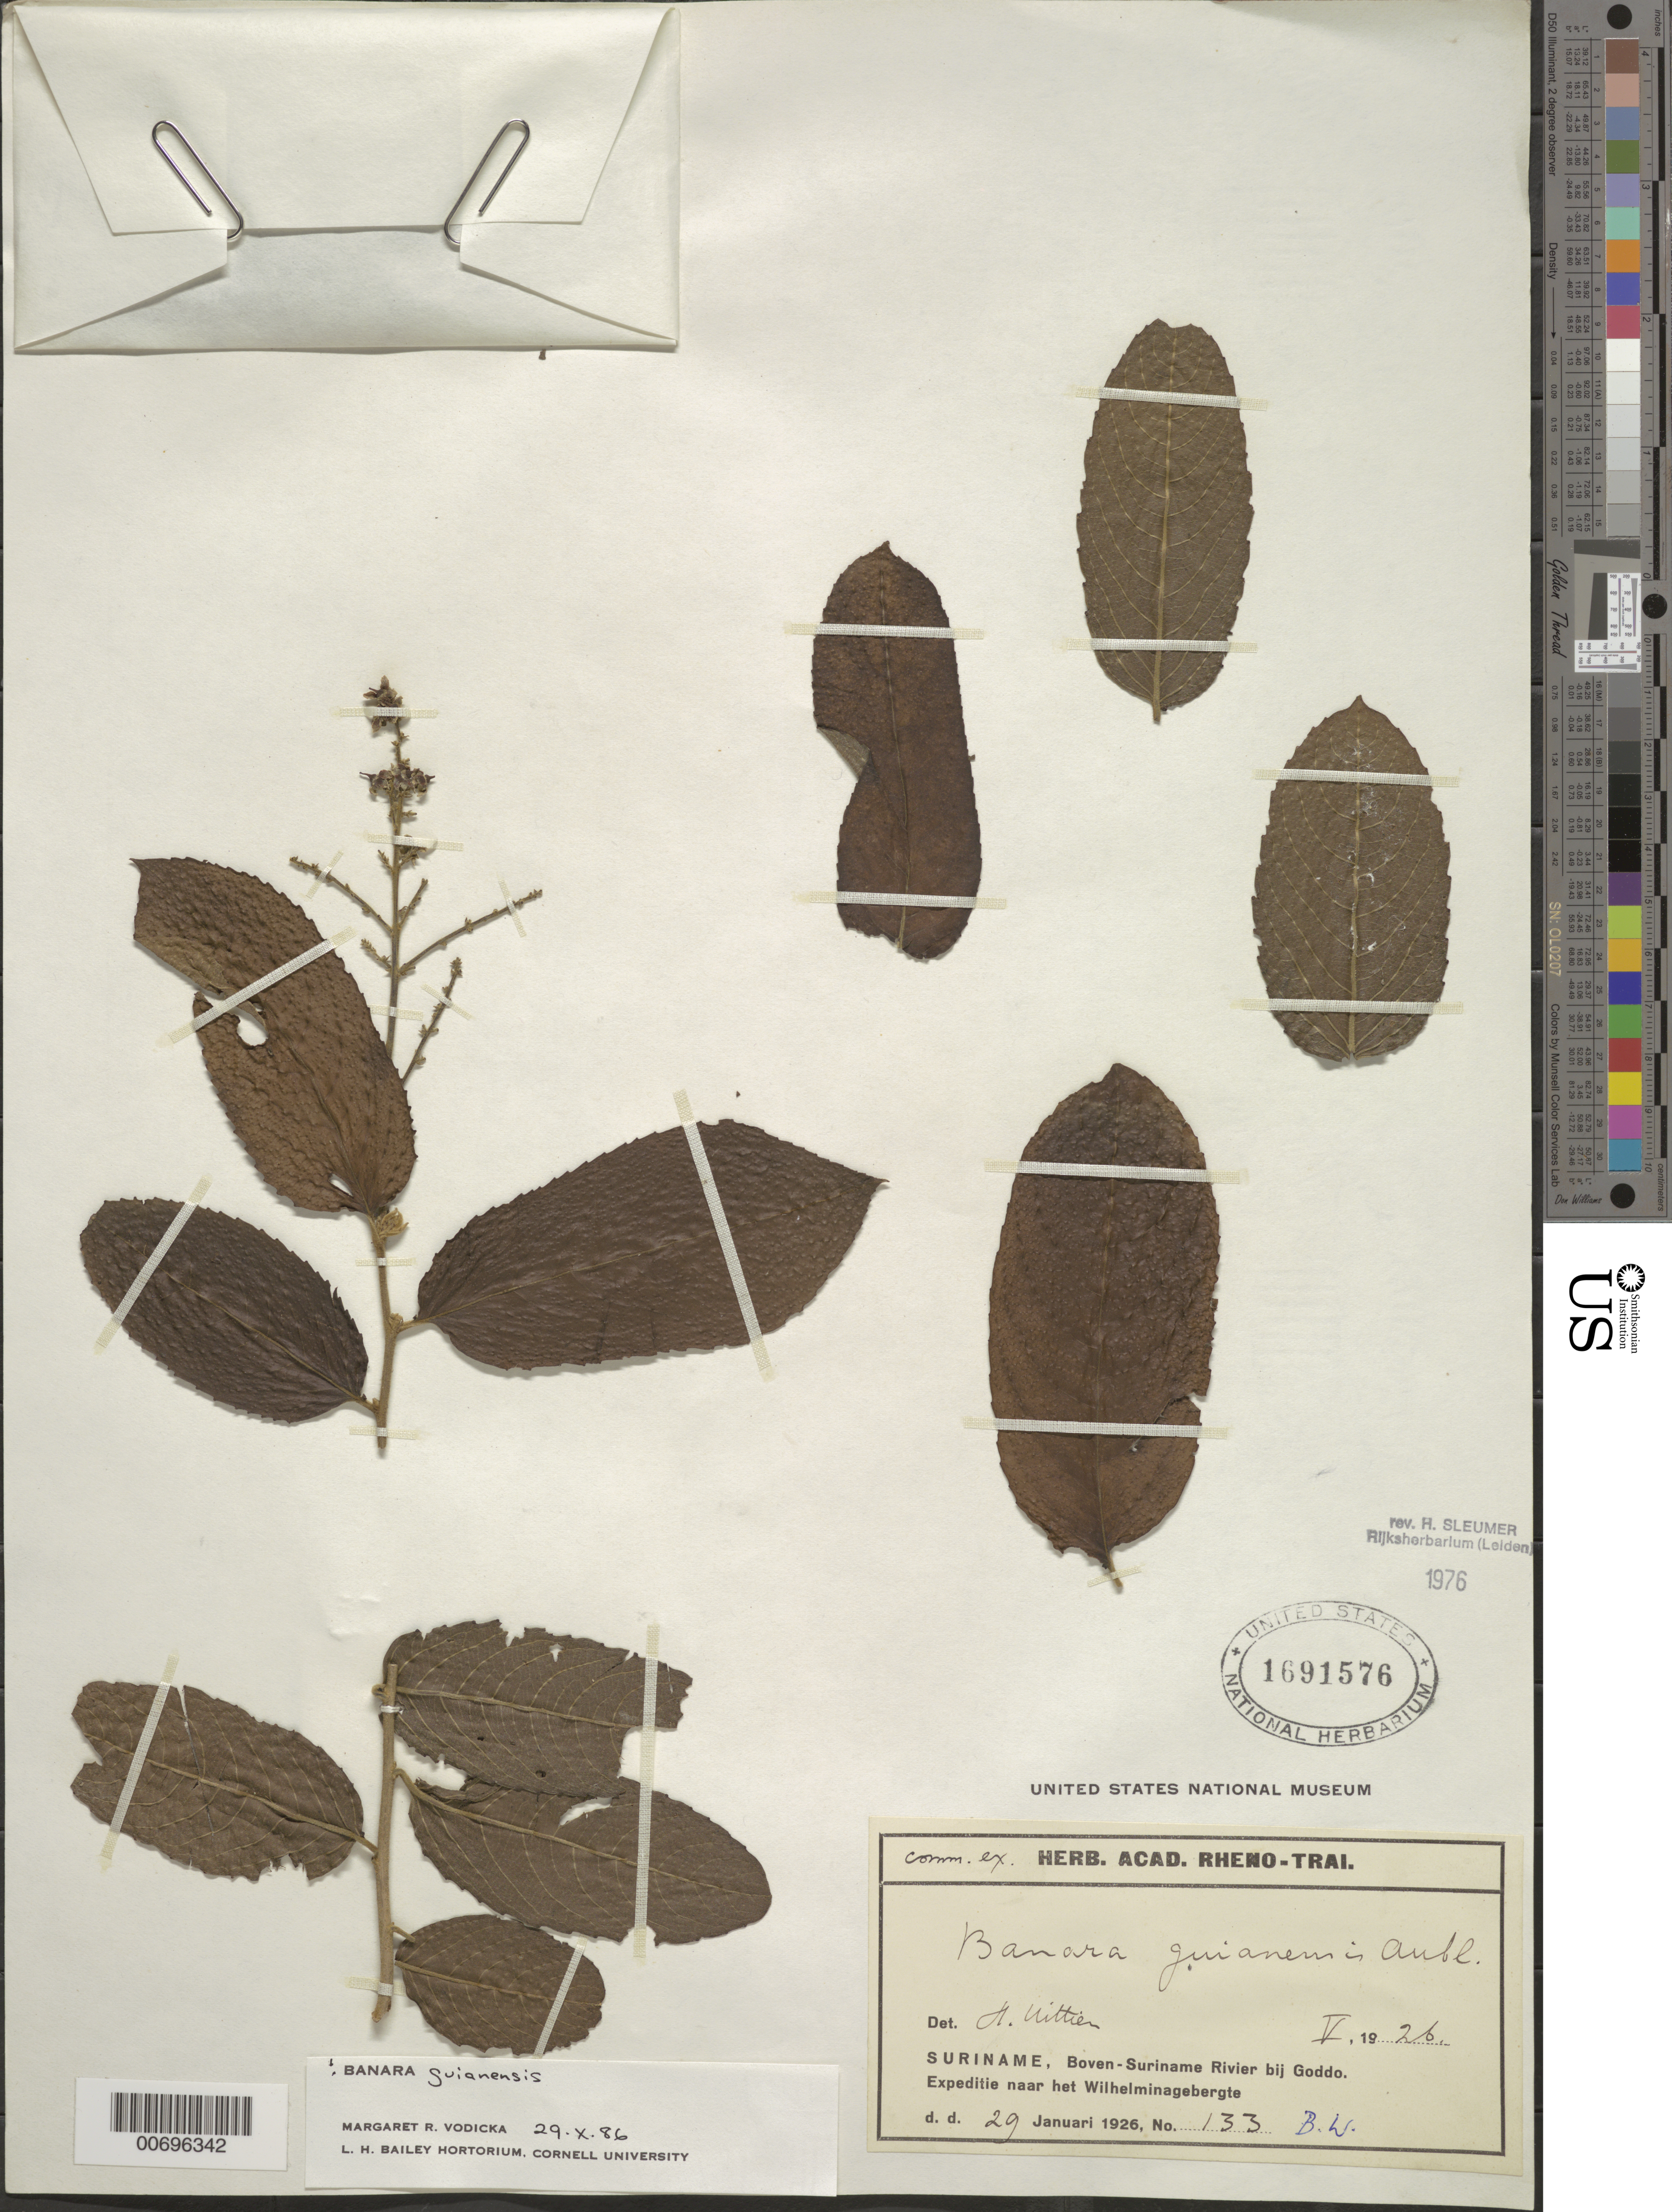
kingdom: Plantae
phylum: Tracheophyta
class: Magnoliopsida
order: Malpighiales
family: Salicaceae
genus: Banara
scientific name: Banara guianensis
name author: Aubl.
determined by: Vodicka, M. R.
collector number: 133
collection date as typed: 29-Jan-26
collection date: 1926-01-29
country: Suriname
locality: Patricksavanne, Surinam R.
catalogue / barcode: US 1691576